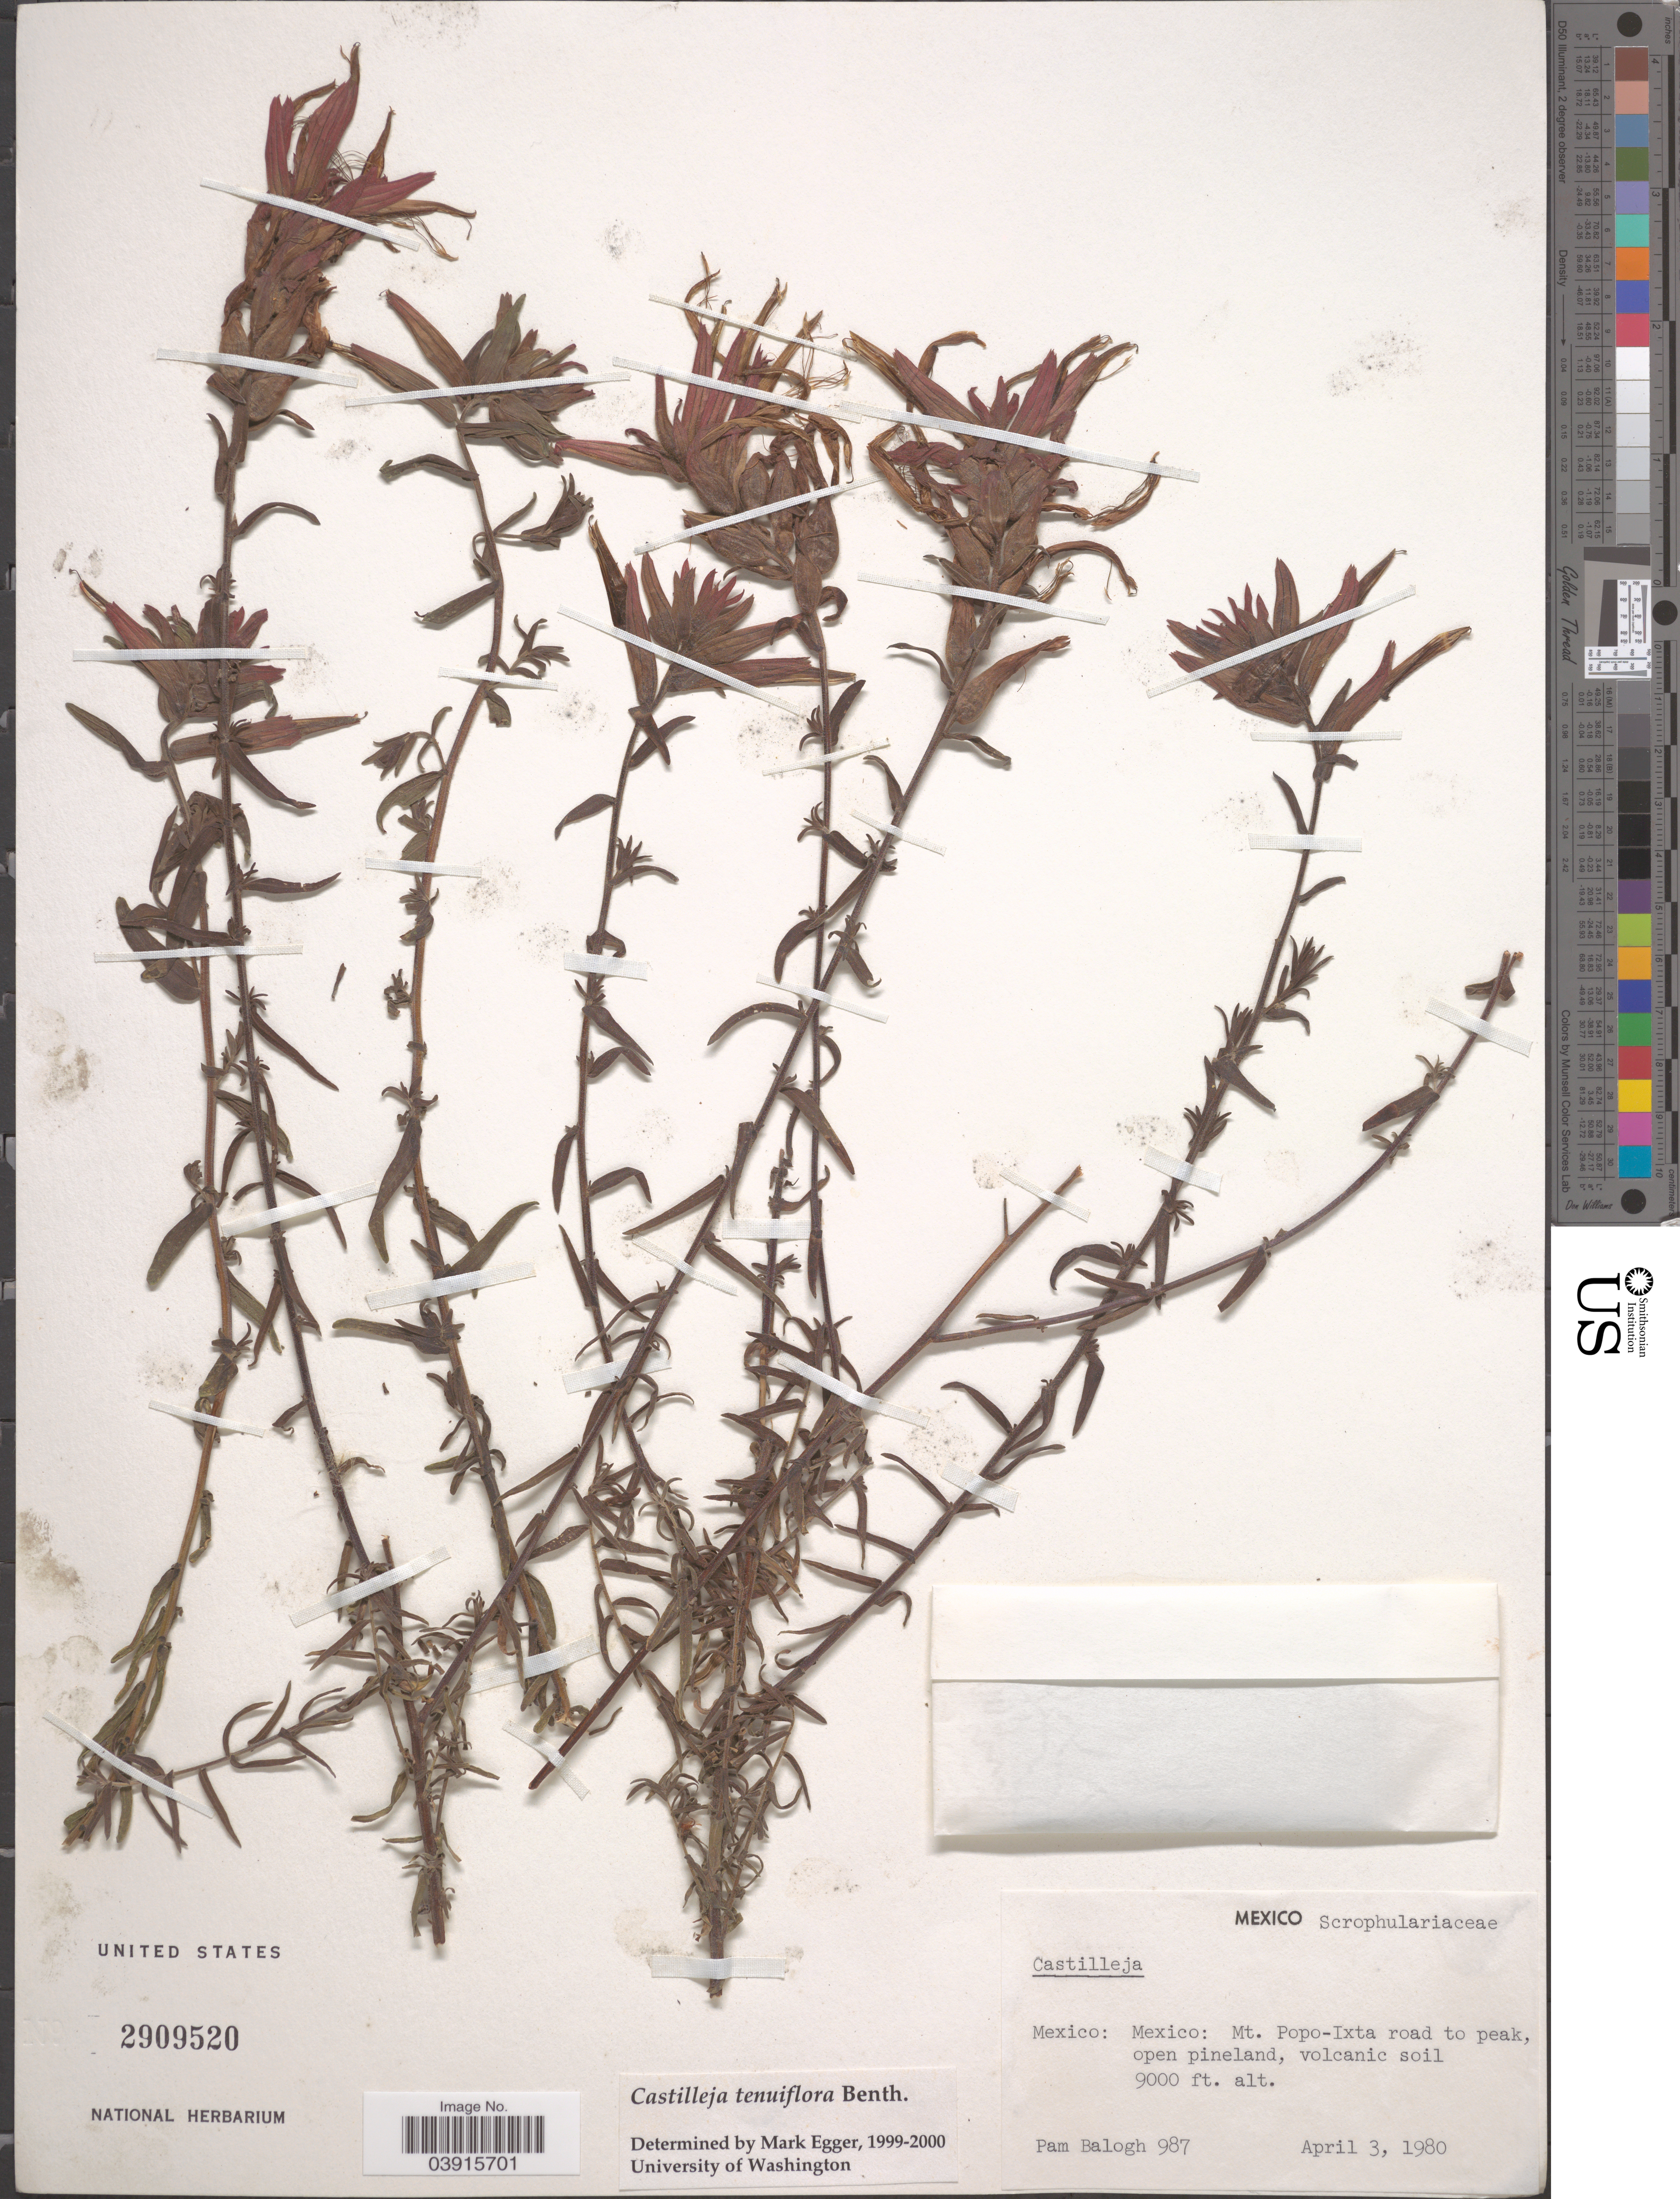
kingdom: Plantae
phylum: Tracheophyta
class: Magnoliopsida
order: Lamiales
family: Orobanchaceae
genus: Castilleja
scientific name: Castilleja tenuiflora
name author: Benth.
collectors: P. Balogh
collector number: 987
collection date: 1980-04-03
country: Mexico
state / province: México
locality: Mt. Popo-Ixta road to peak.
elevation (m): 2743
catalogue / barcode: US 2909520